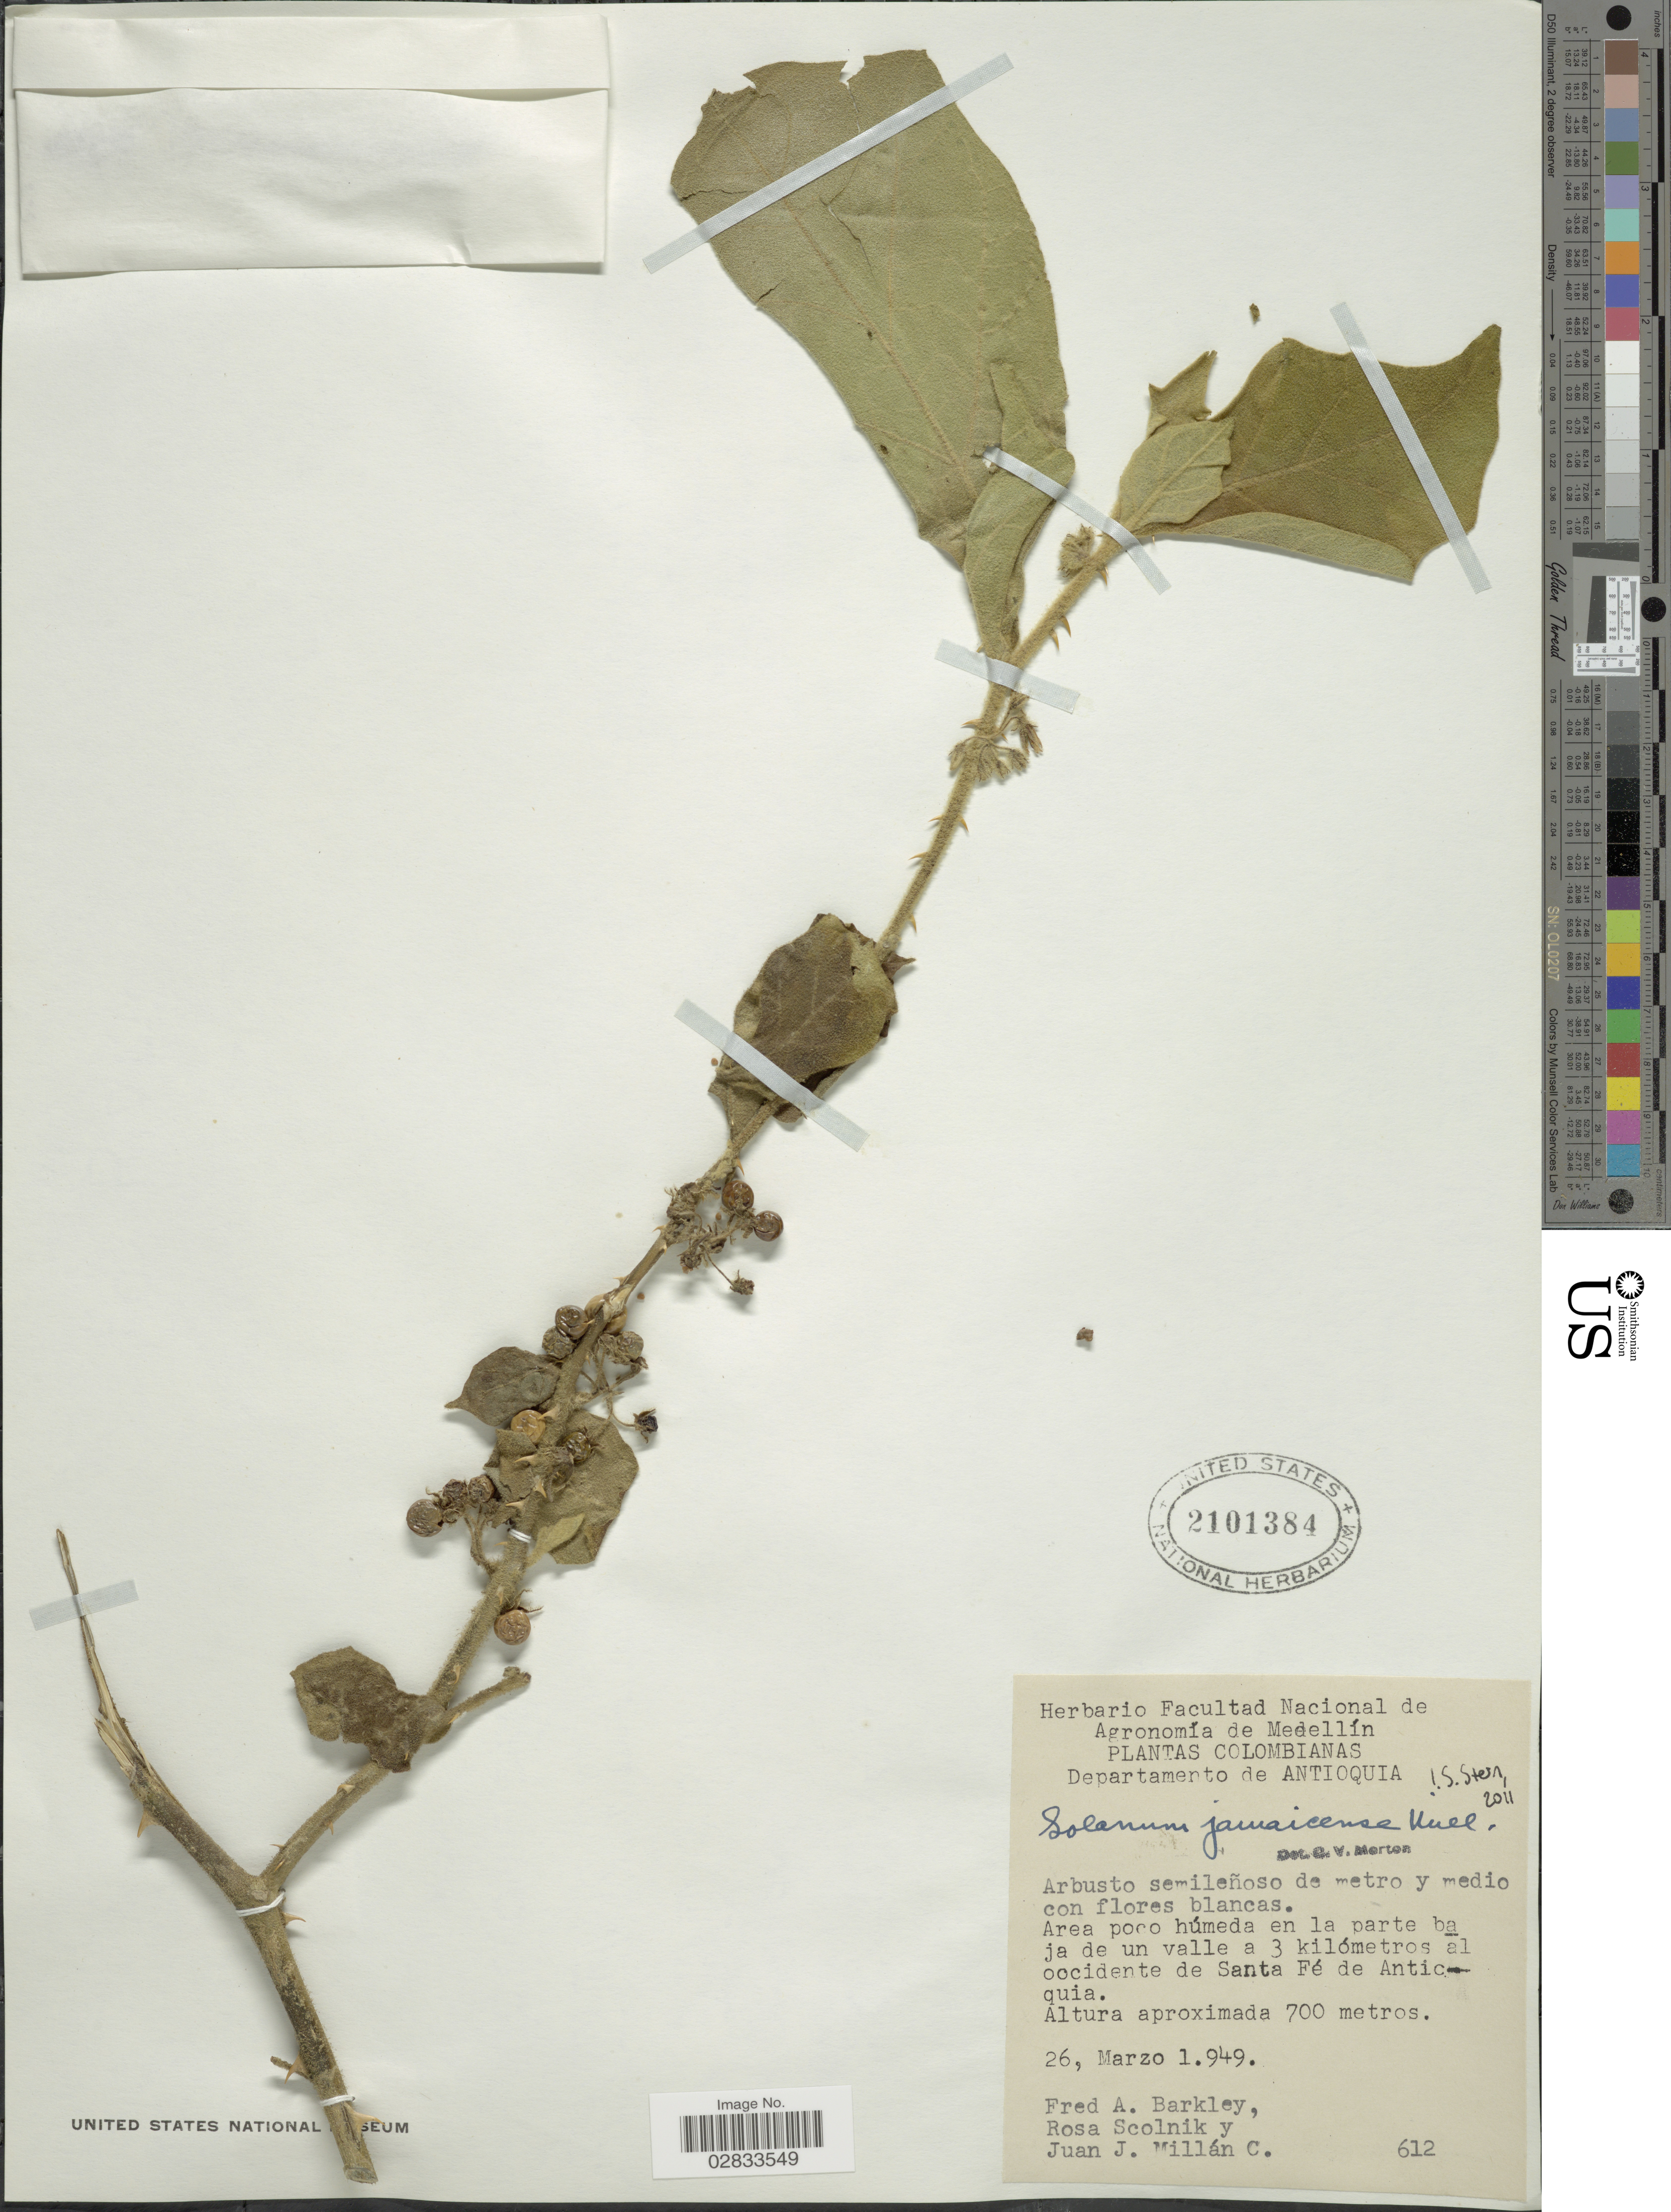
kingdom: Plantae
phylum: Tracheophyta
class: Magnoliopsida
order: Solanales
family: Solanaceae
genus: Solanum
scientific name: Solanum jamaicense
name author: Mill.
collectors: F. A. Barkley, R. Scolnik & J. Millán C.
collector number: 612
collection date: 1949-03-26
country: Colombia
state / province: Antioquia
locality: Departamento de Antioquia. Area poco húmeda en la parte baja de un valle a 3 kilómetros al occidente de Santa Fé de Antioquia.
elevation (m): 700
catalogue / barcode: US 2101384